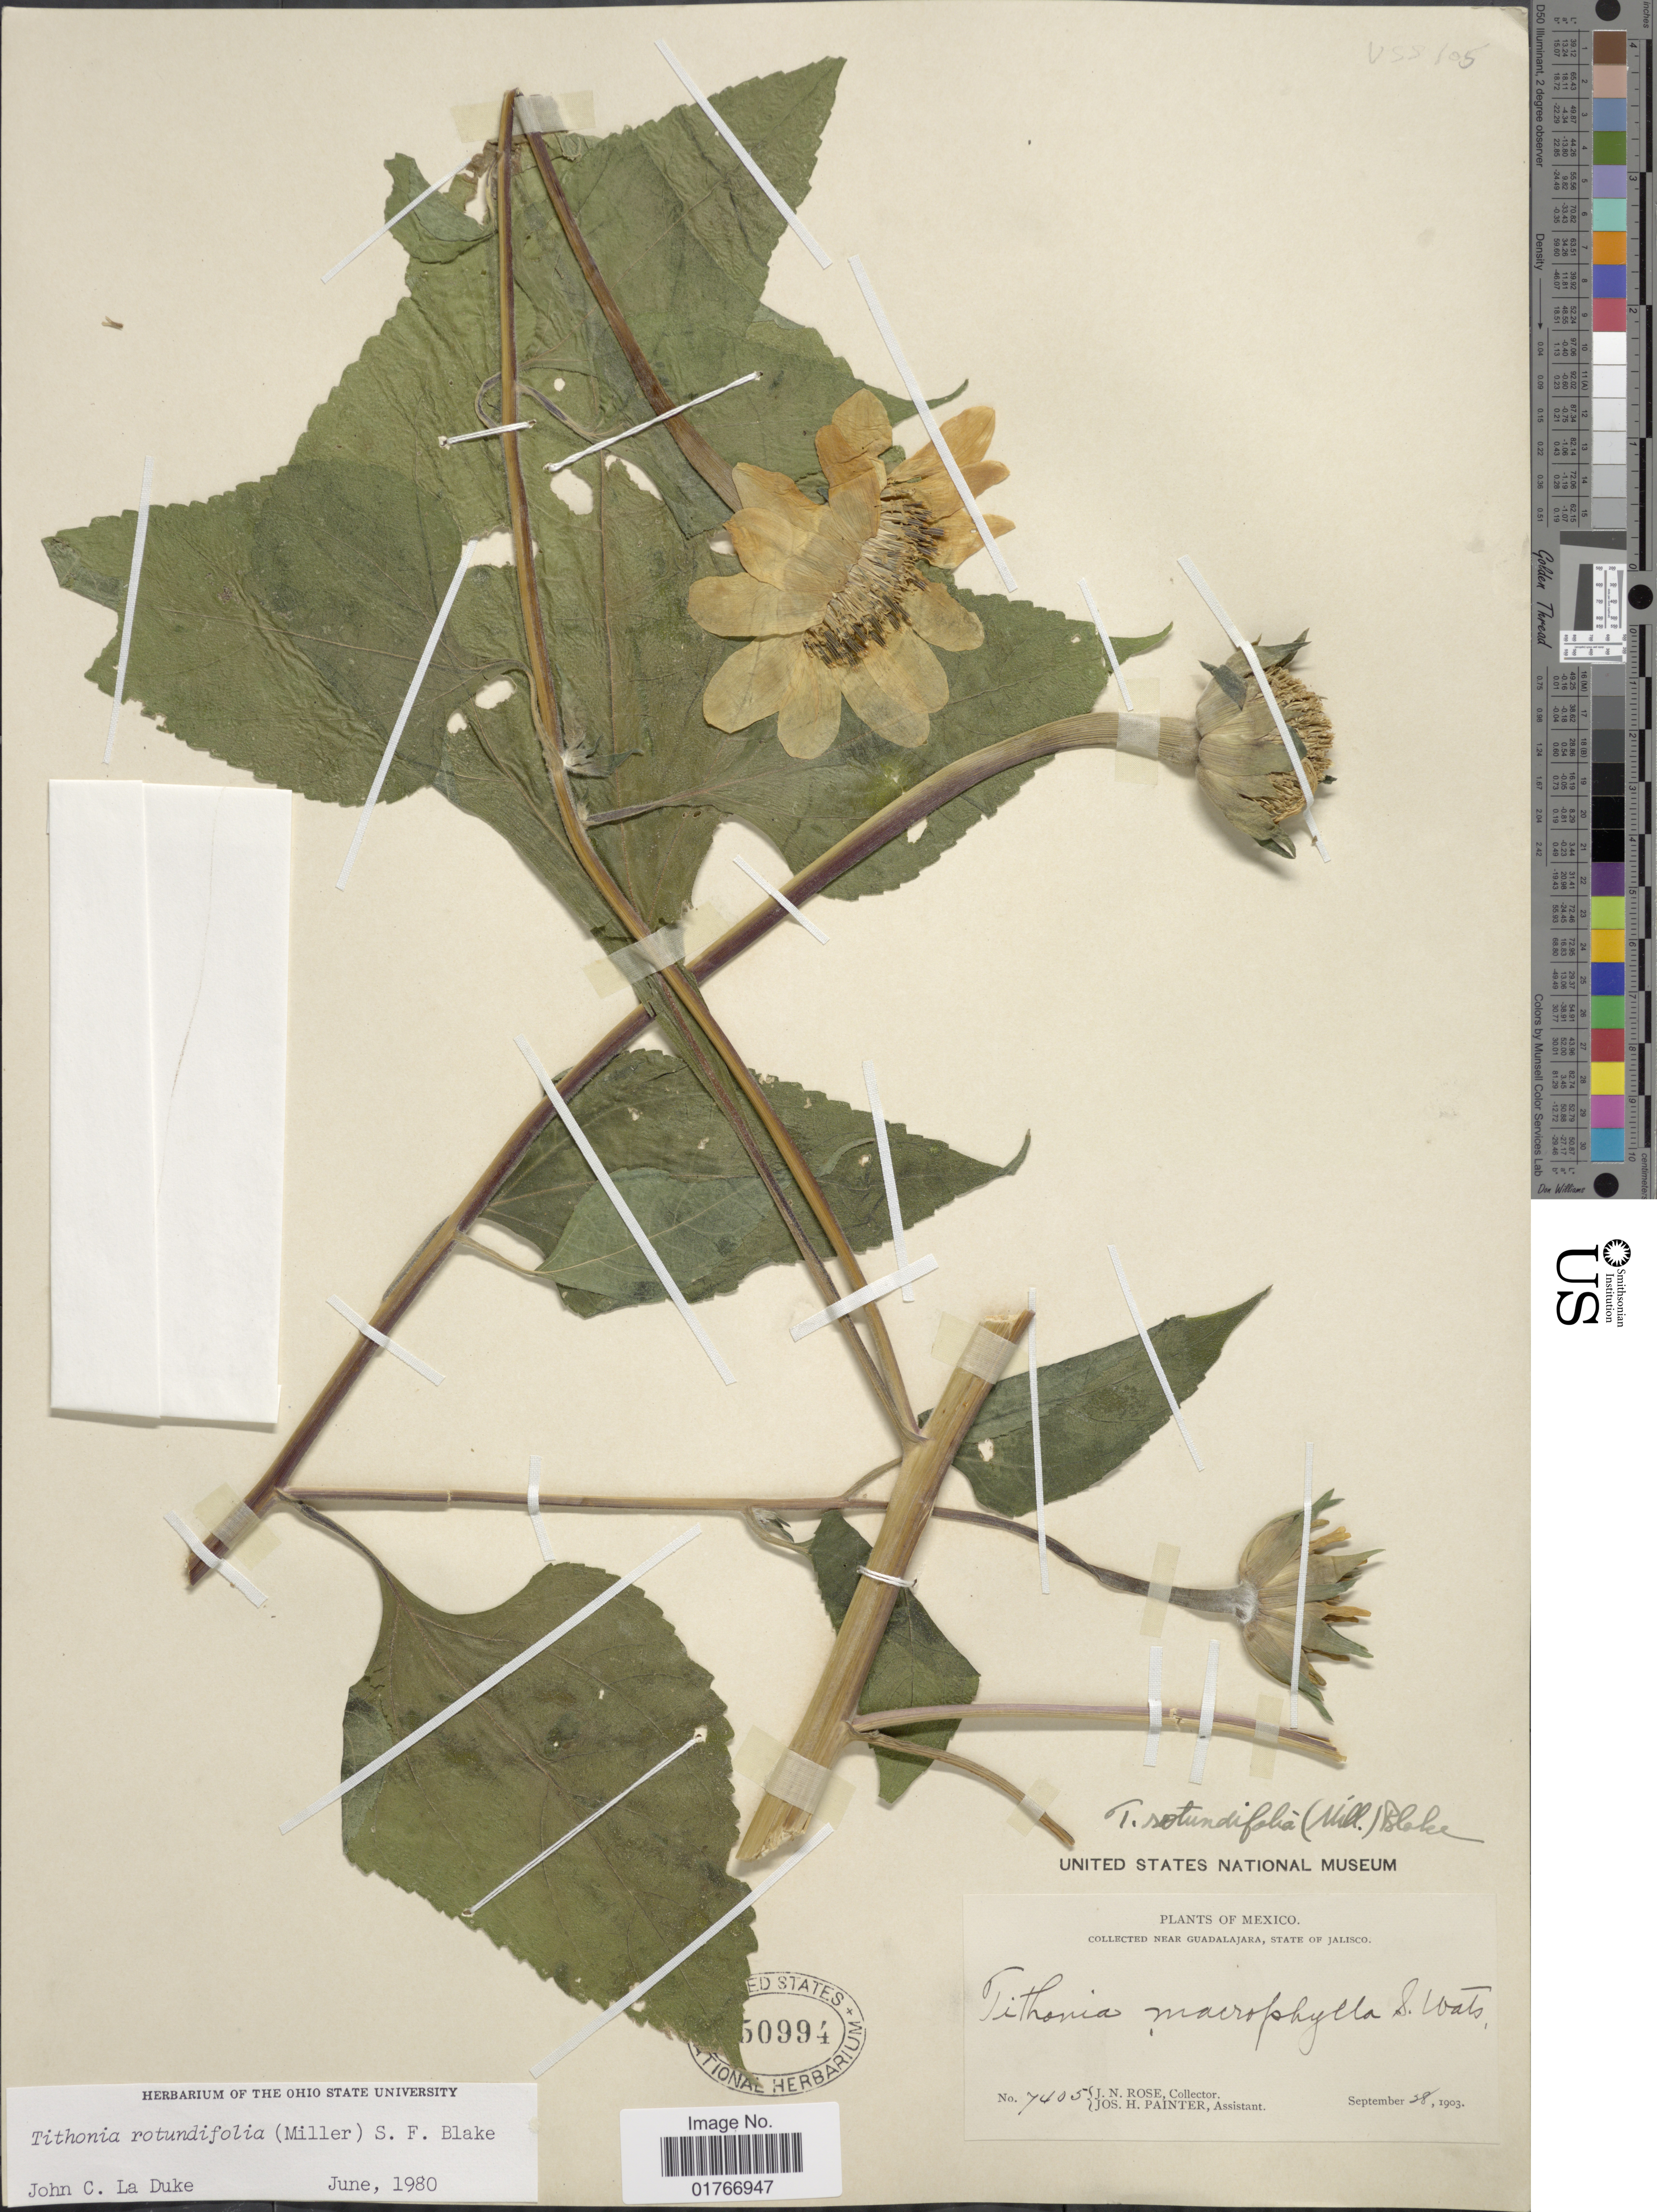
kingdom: Plantae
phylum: Tracheophyta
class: Magnoliopsida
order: Asterales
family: Asteraceae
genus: Tithonia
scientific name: Tithonia rotundifolia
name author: (Mill.) S.F. Blake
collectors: J. N. Rose & J. H. Painter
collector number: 7405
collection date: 1903-09-28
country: Mexico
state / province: Jalisco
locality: Near Guadalajara